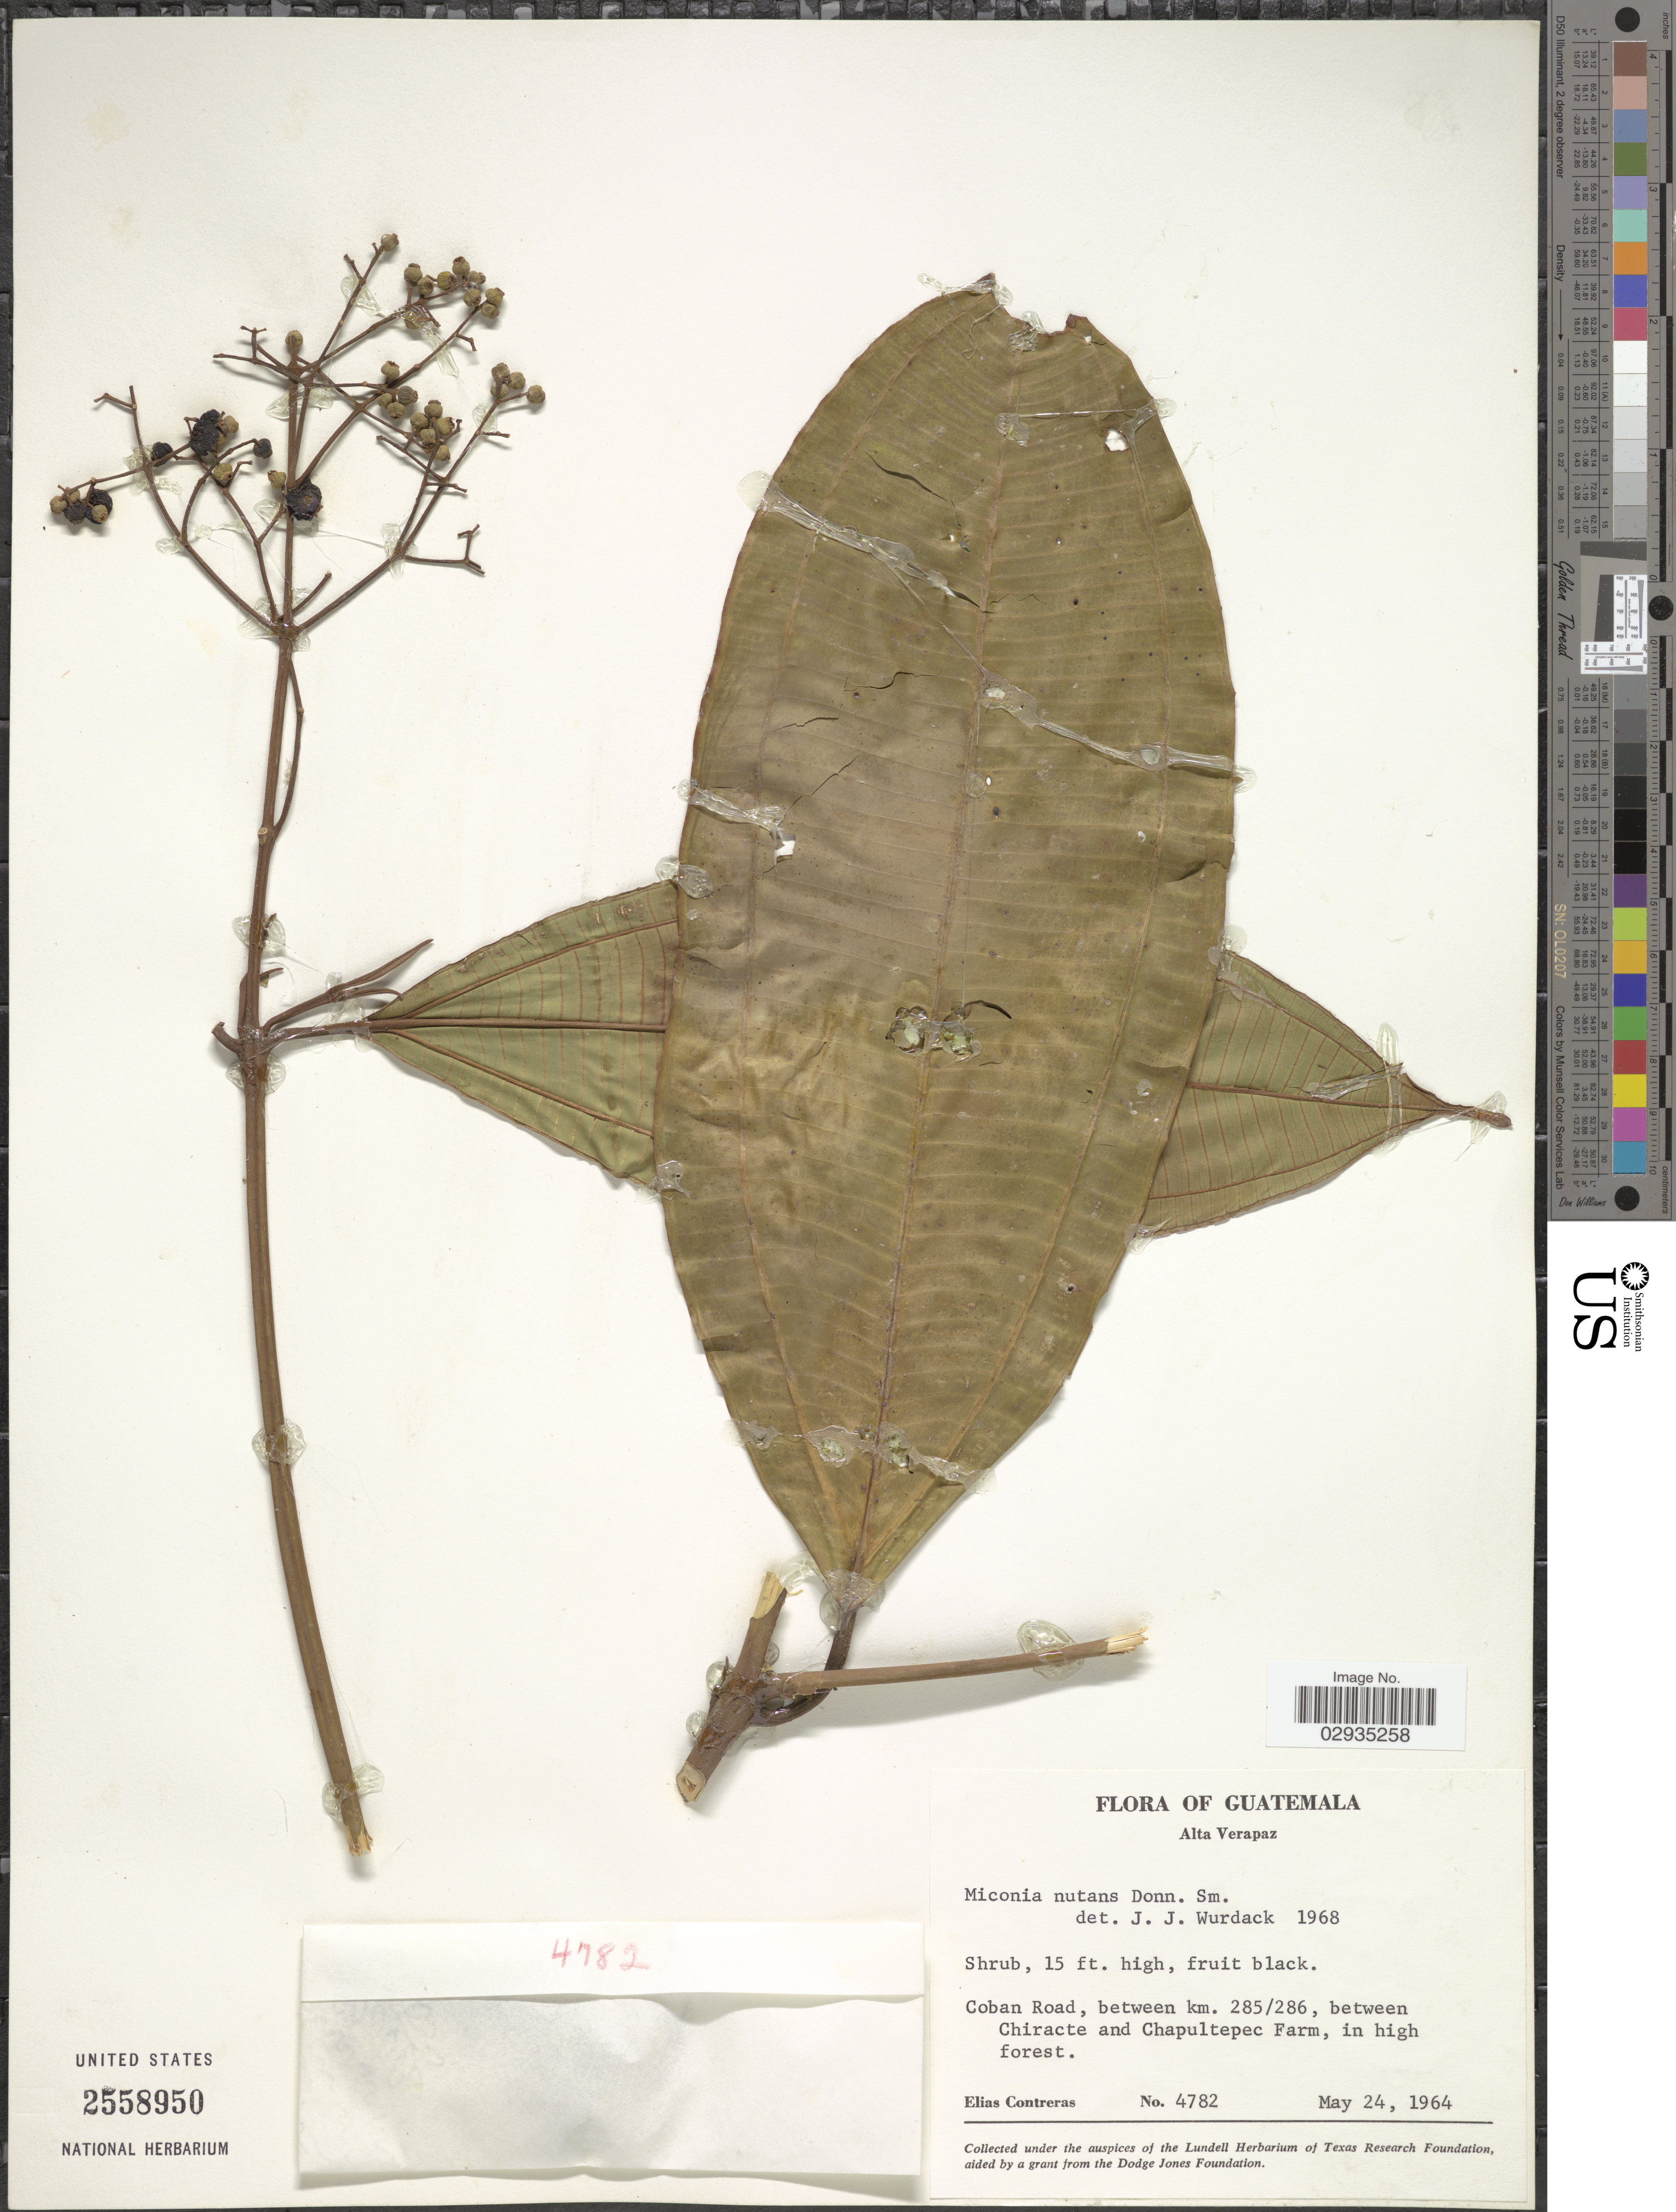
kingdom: Plantae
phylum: Tracheophyta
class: Magnoliopsida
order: Myrtales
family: Melastomataceae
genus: Miconia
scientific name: Miconia nutans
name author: Donn. Sm.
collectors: E. Contreras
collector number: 4782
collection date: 1964-05-24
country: Guatemala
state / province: Alta Verapaz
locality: Coban Road, between km. 285/286, between Chiracte and Chapultepec Farm.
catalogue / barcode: US 2558950